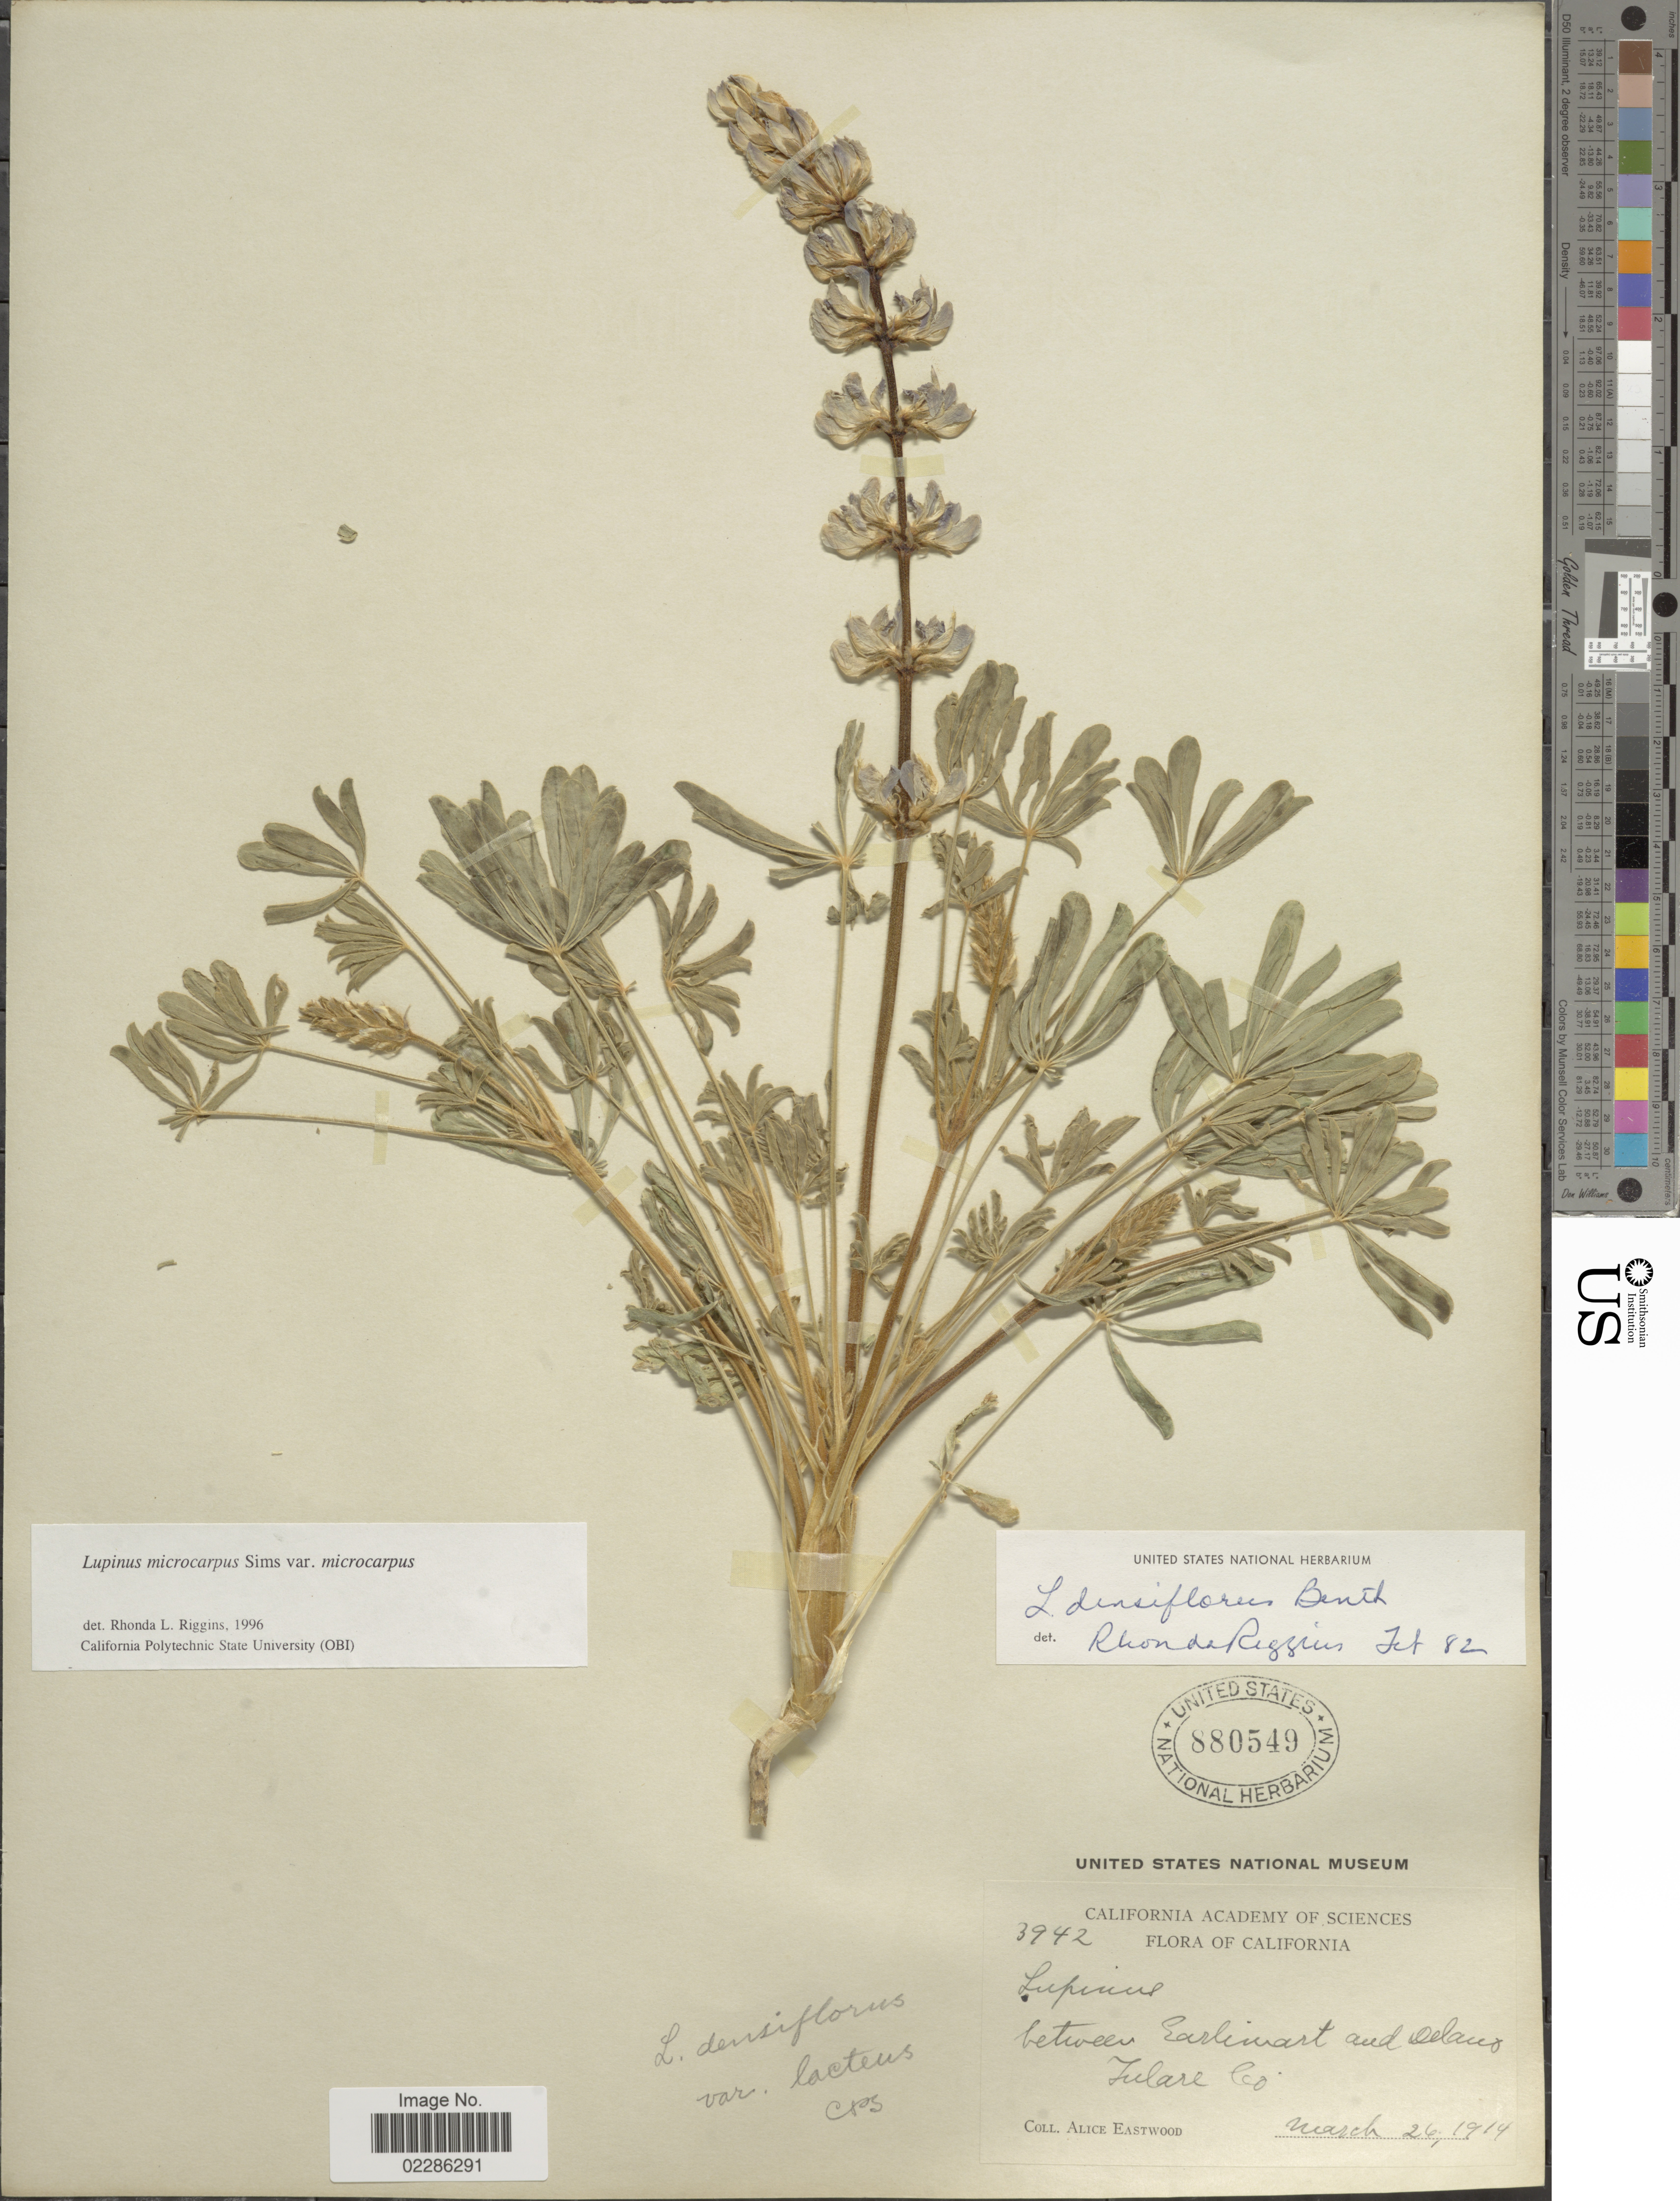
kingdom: Plantae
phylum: Tracheophyta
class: Magnoliopsida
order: Fabales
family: Fabaceae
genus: Lupinus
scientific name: Lupinus microcarpus var. microcarpus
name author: Sims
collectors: A. Eastwood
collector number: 3942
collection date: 1914-03-26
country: United States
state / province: California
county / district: Tulare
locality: Between Earlimart and Delano Tulare Co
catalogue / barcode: US 880549